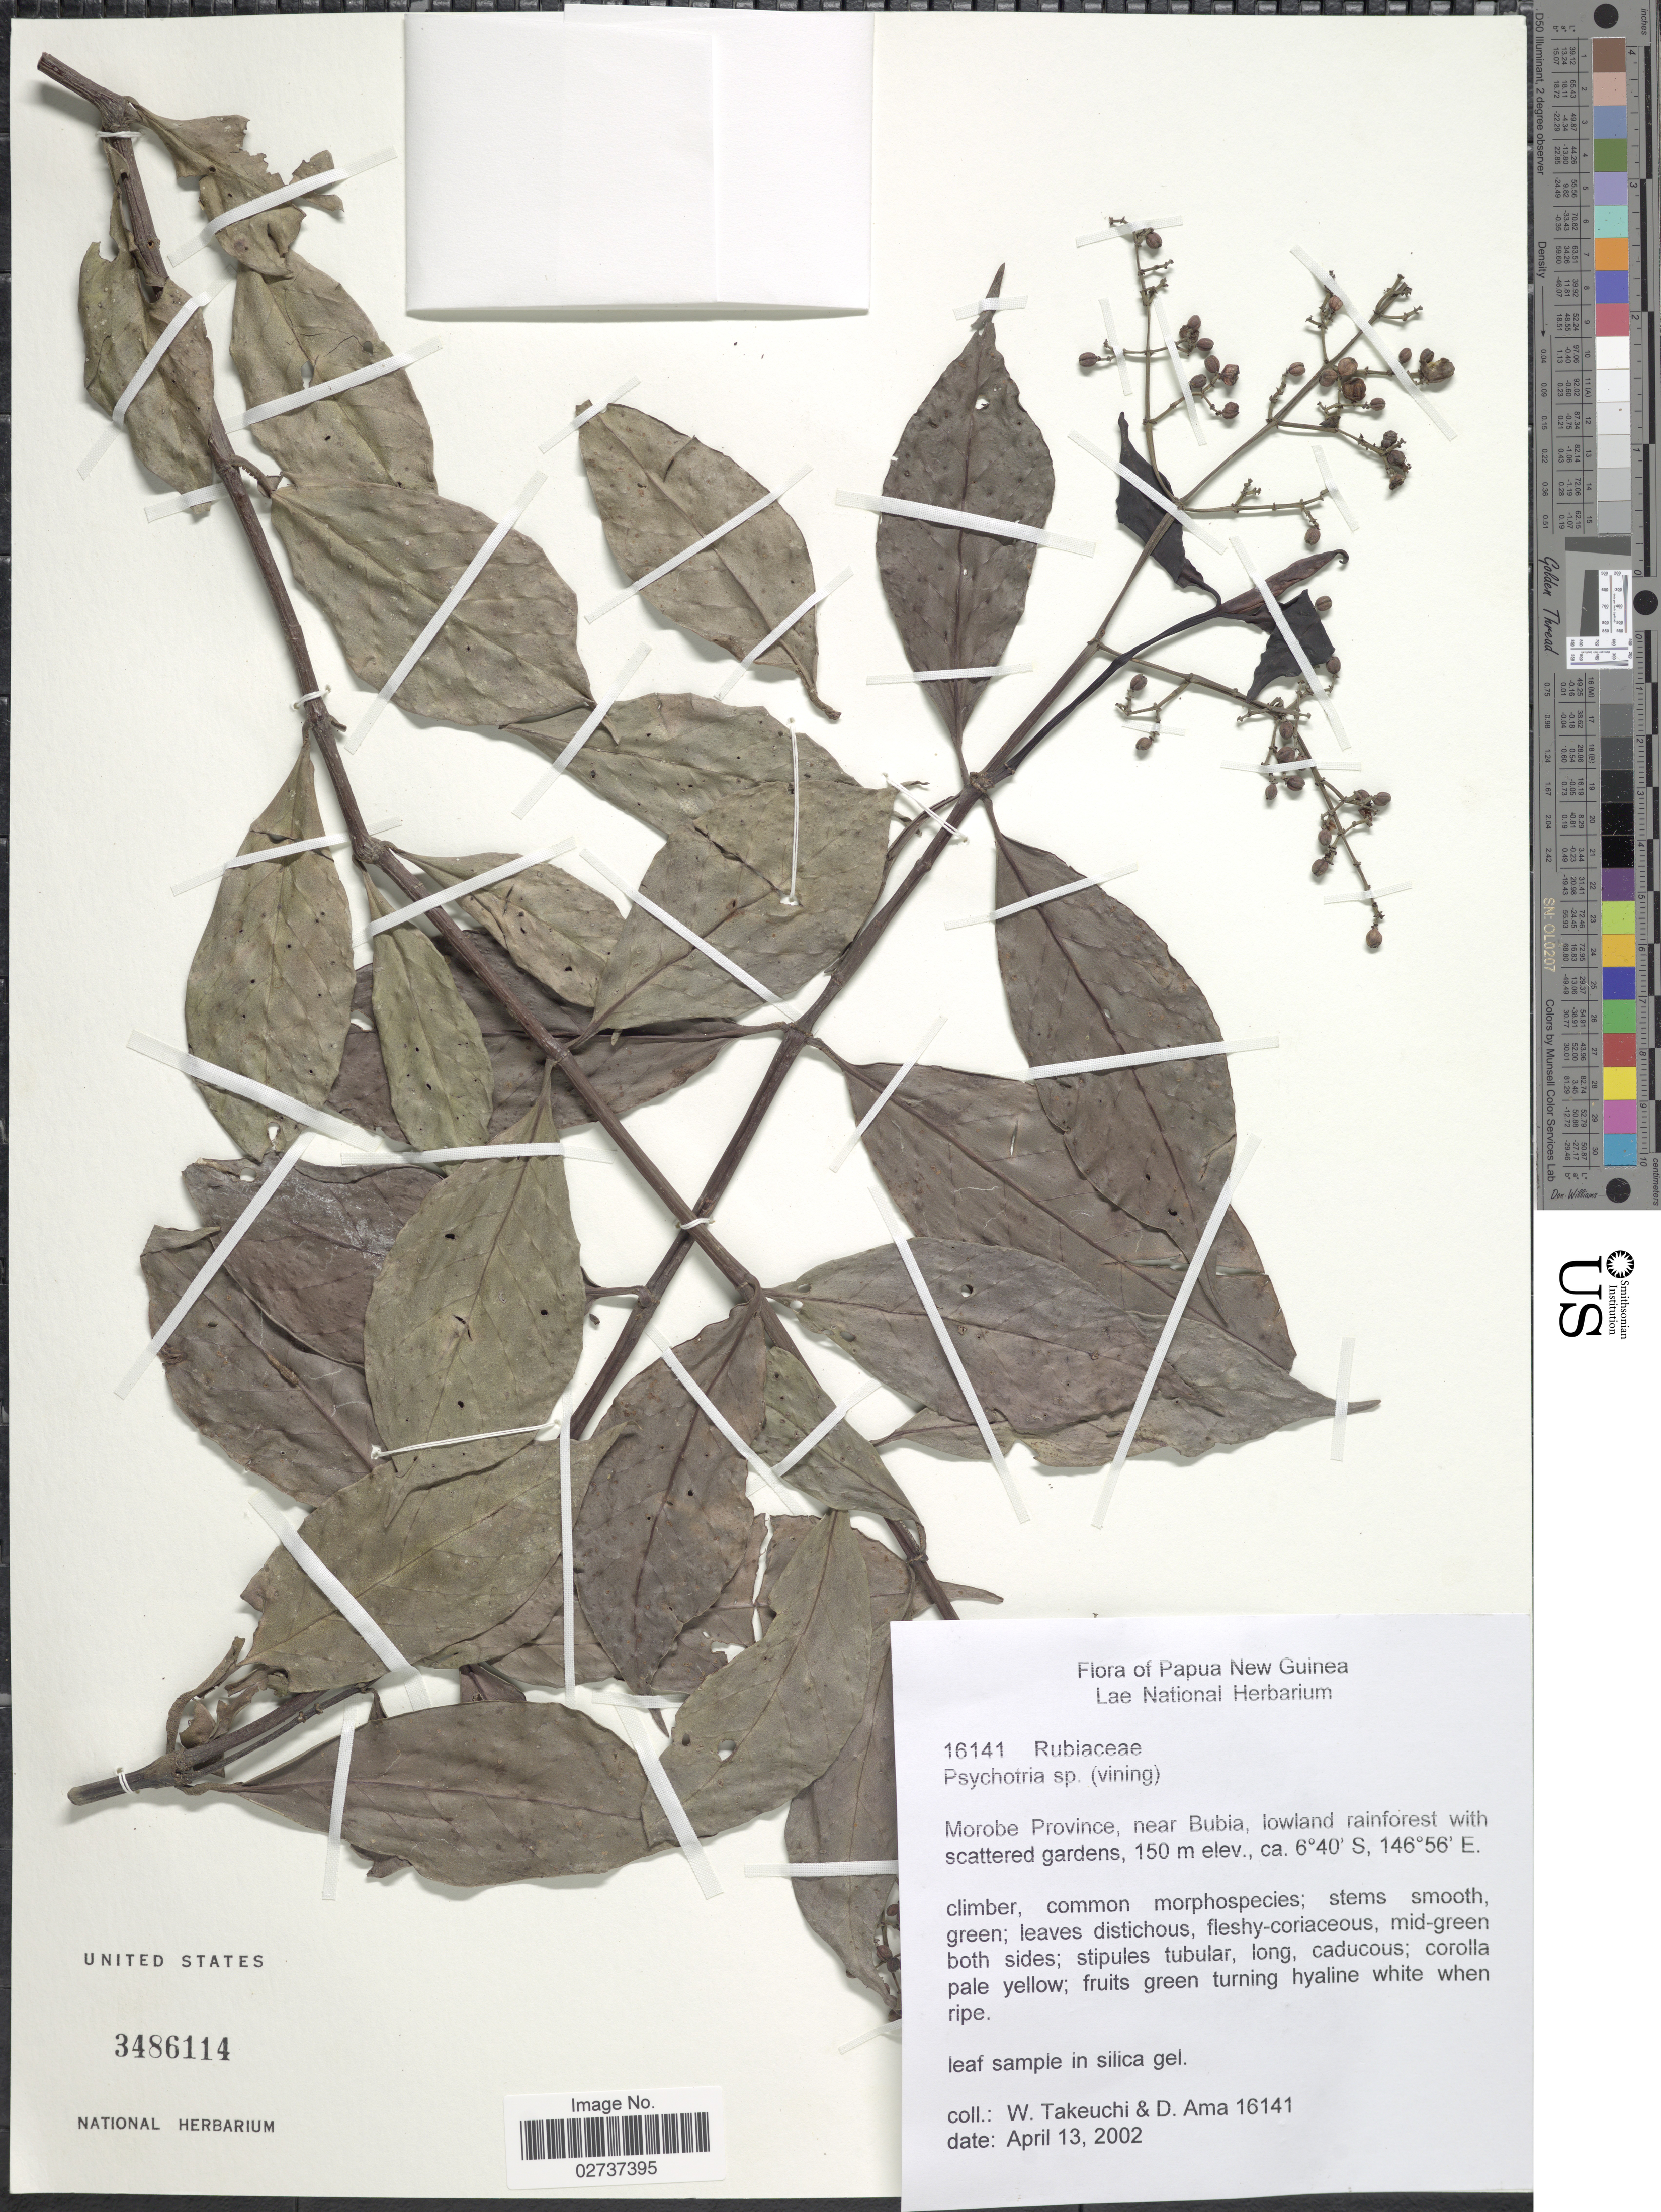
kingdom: Plantae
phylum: Tracheophyta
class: Magnoliopsida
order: Gentianales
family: Rubiaceae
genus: Psychotria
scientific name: Psychotria sp.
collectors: W. Takeuchi & D. Ama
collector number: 16141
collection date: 2002-04-13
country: Papua New Guinea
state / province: Morobe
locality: Morobe Province, near Bubia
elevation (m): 150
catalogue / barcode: US 3486114